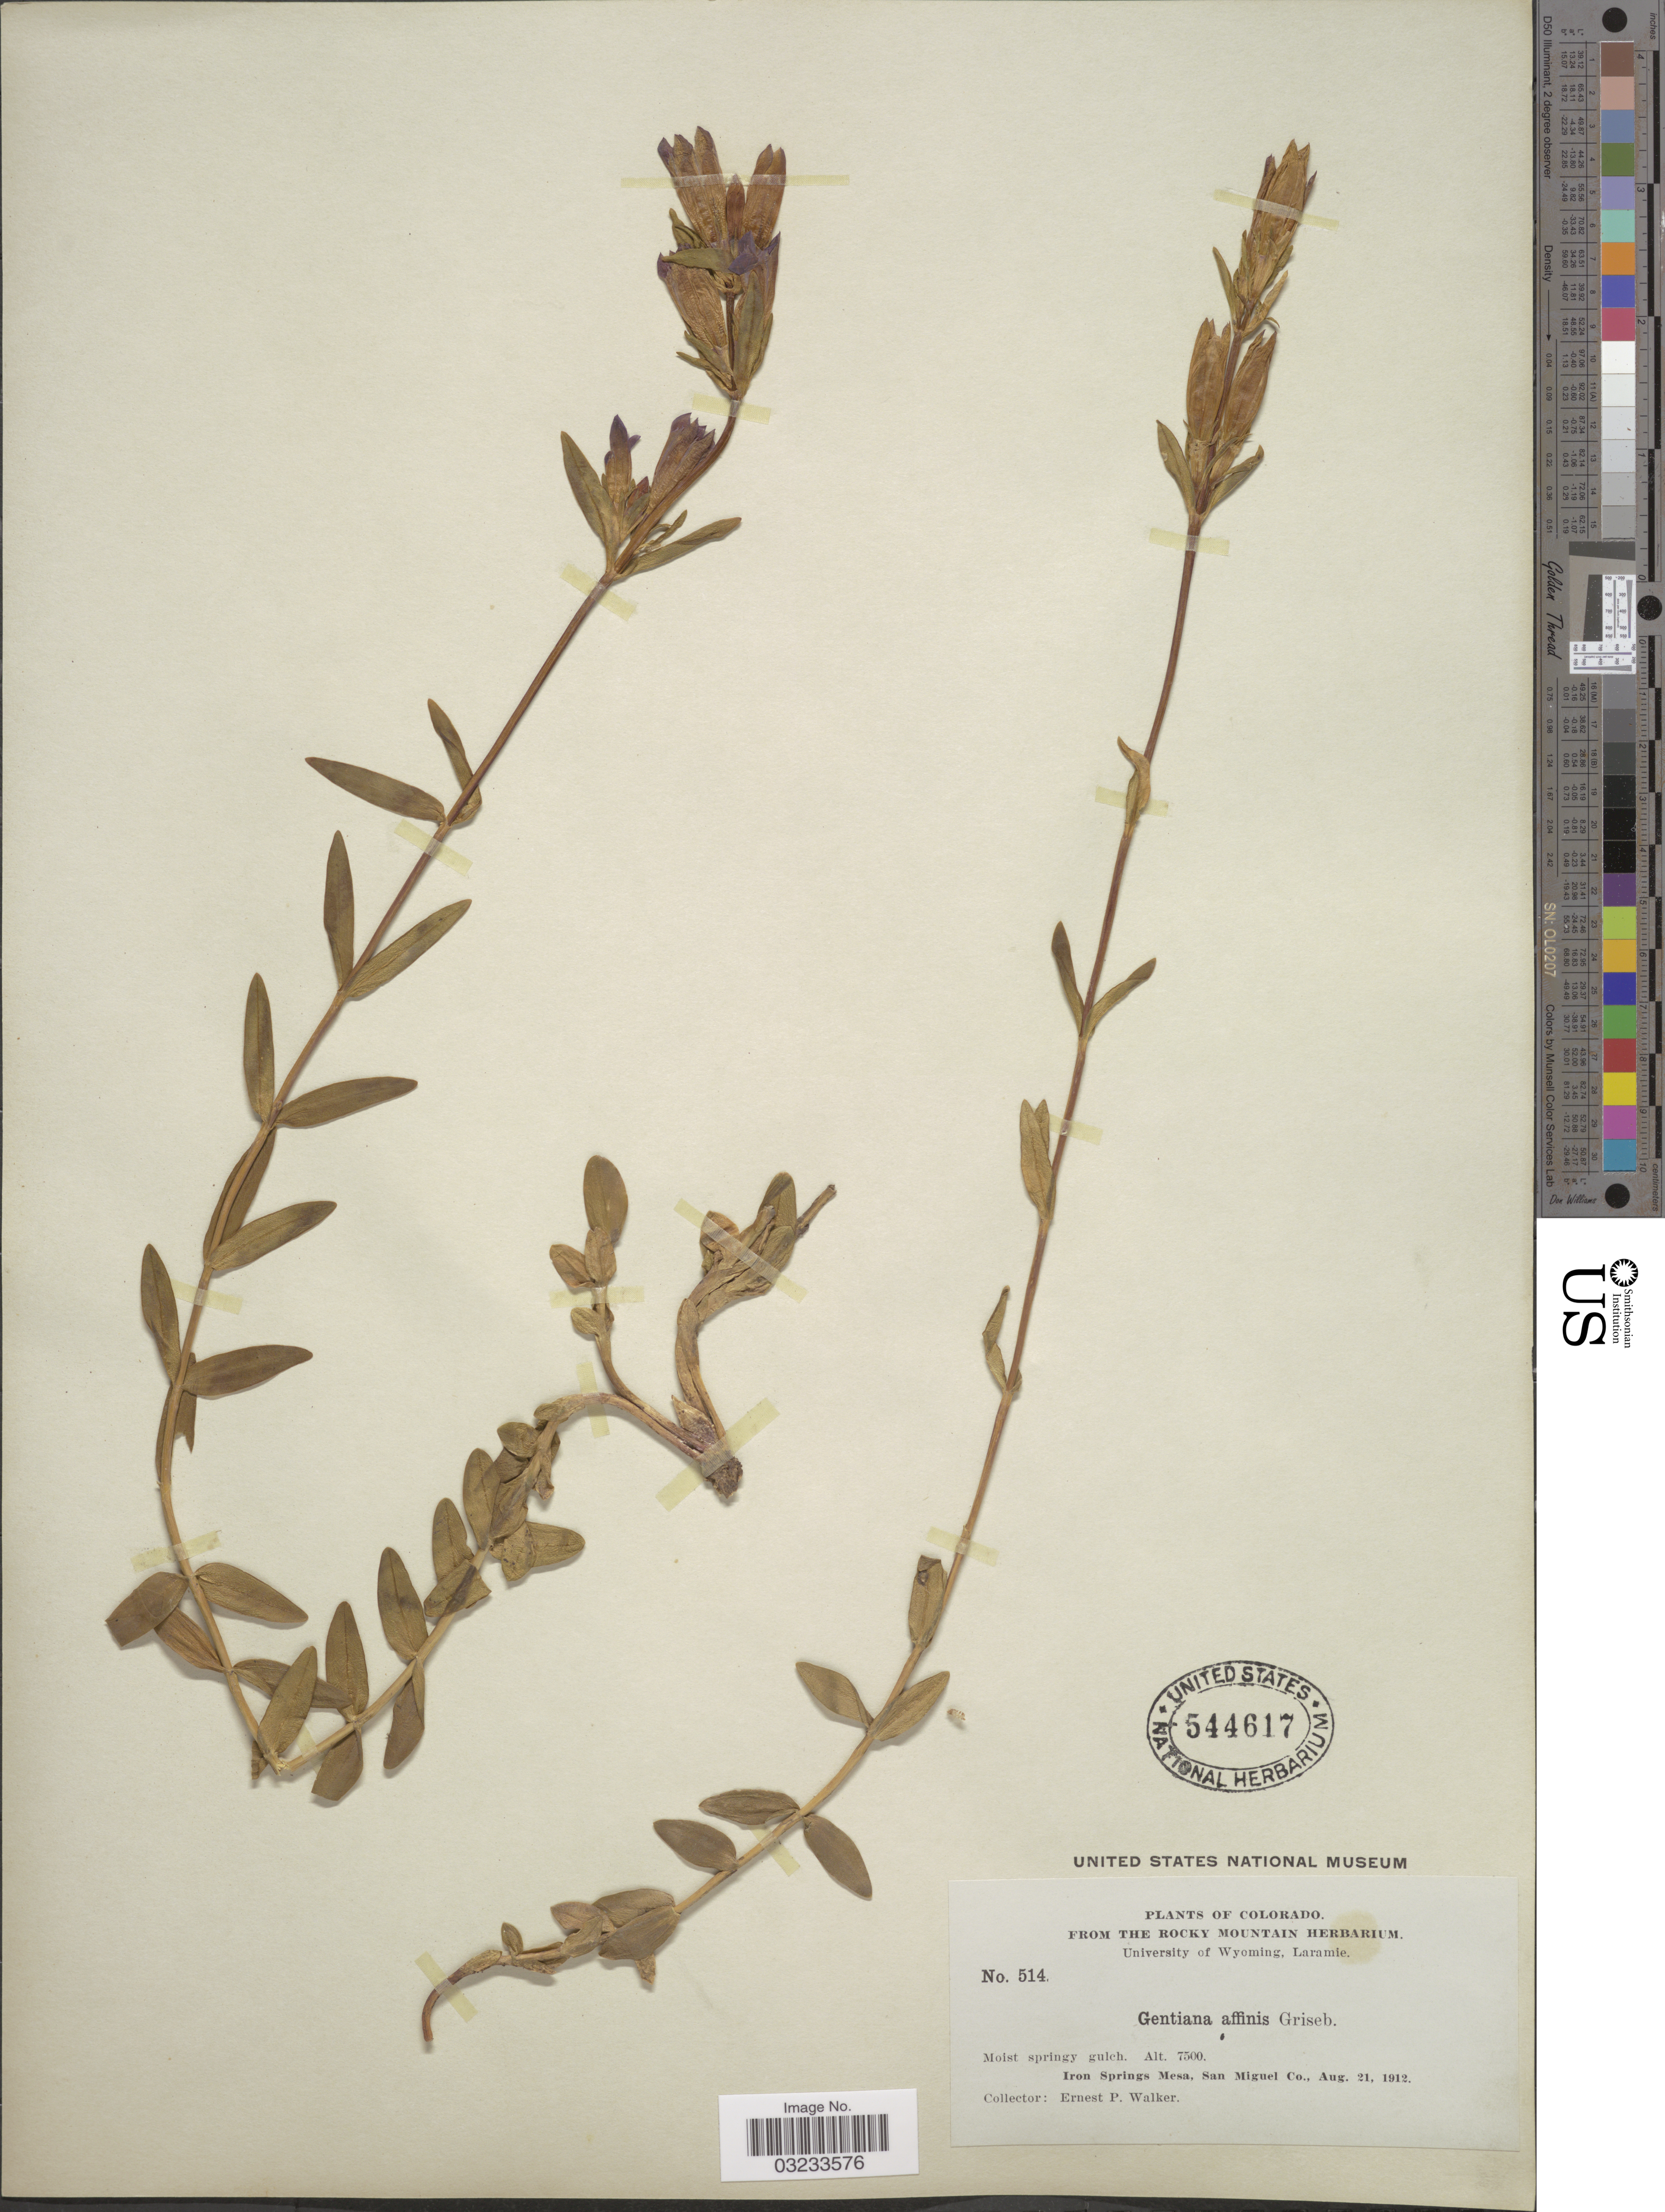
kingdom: Plantae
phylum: Tracheophyta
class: Magnoliopsida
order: Gentianales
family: Gentianaceae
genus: Gentiana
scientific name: Gentiana affinis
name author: Griseb.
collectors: E. P. Walker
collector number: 514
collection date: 1912-08-21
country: United States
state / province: Colorado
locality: Iron Springs Mesa, San Miguel Co.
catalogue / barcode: US 544617